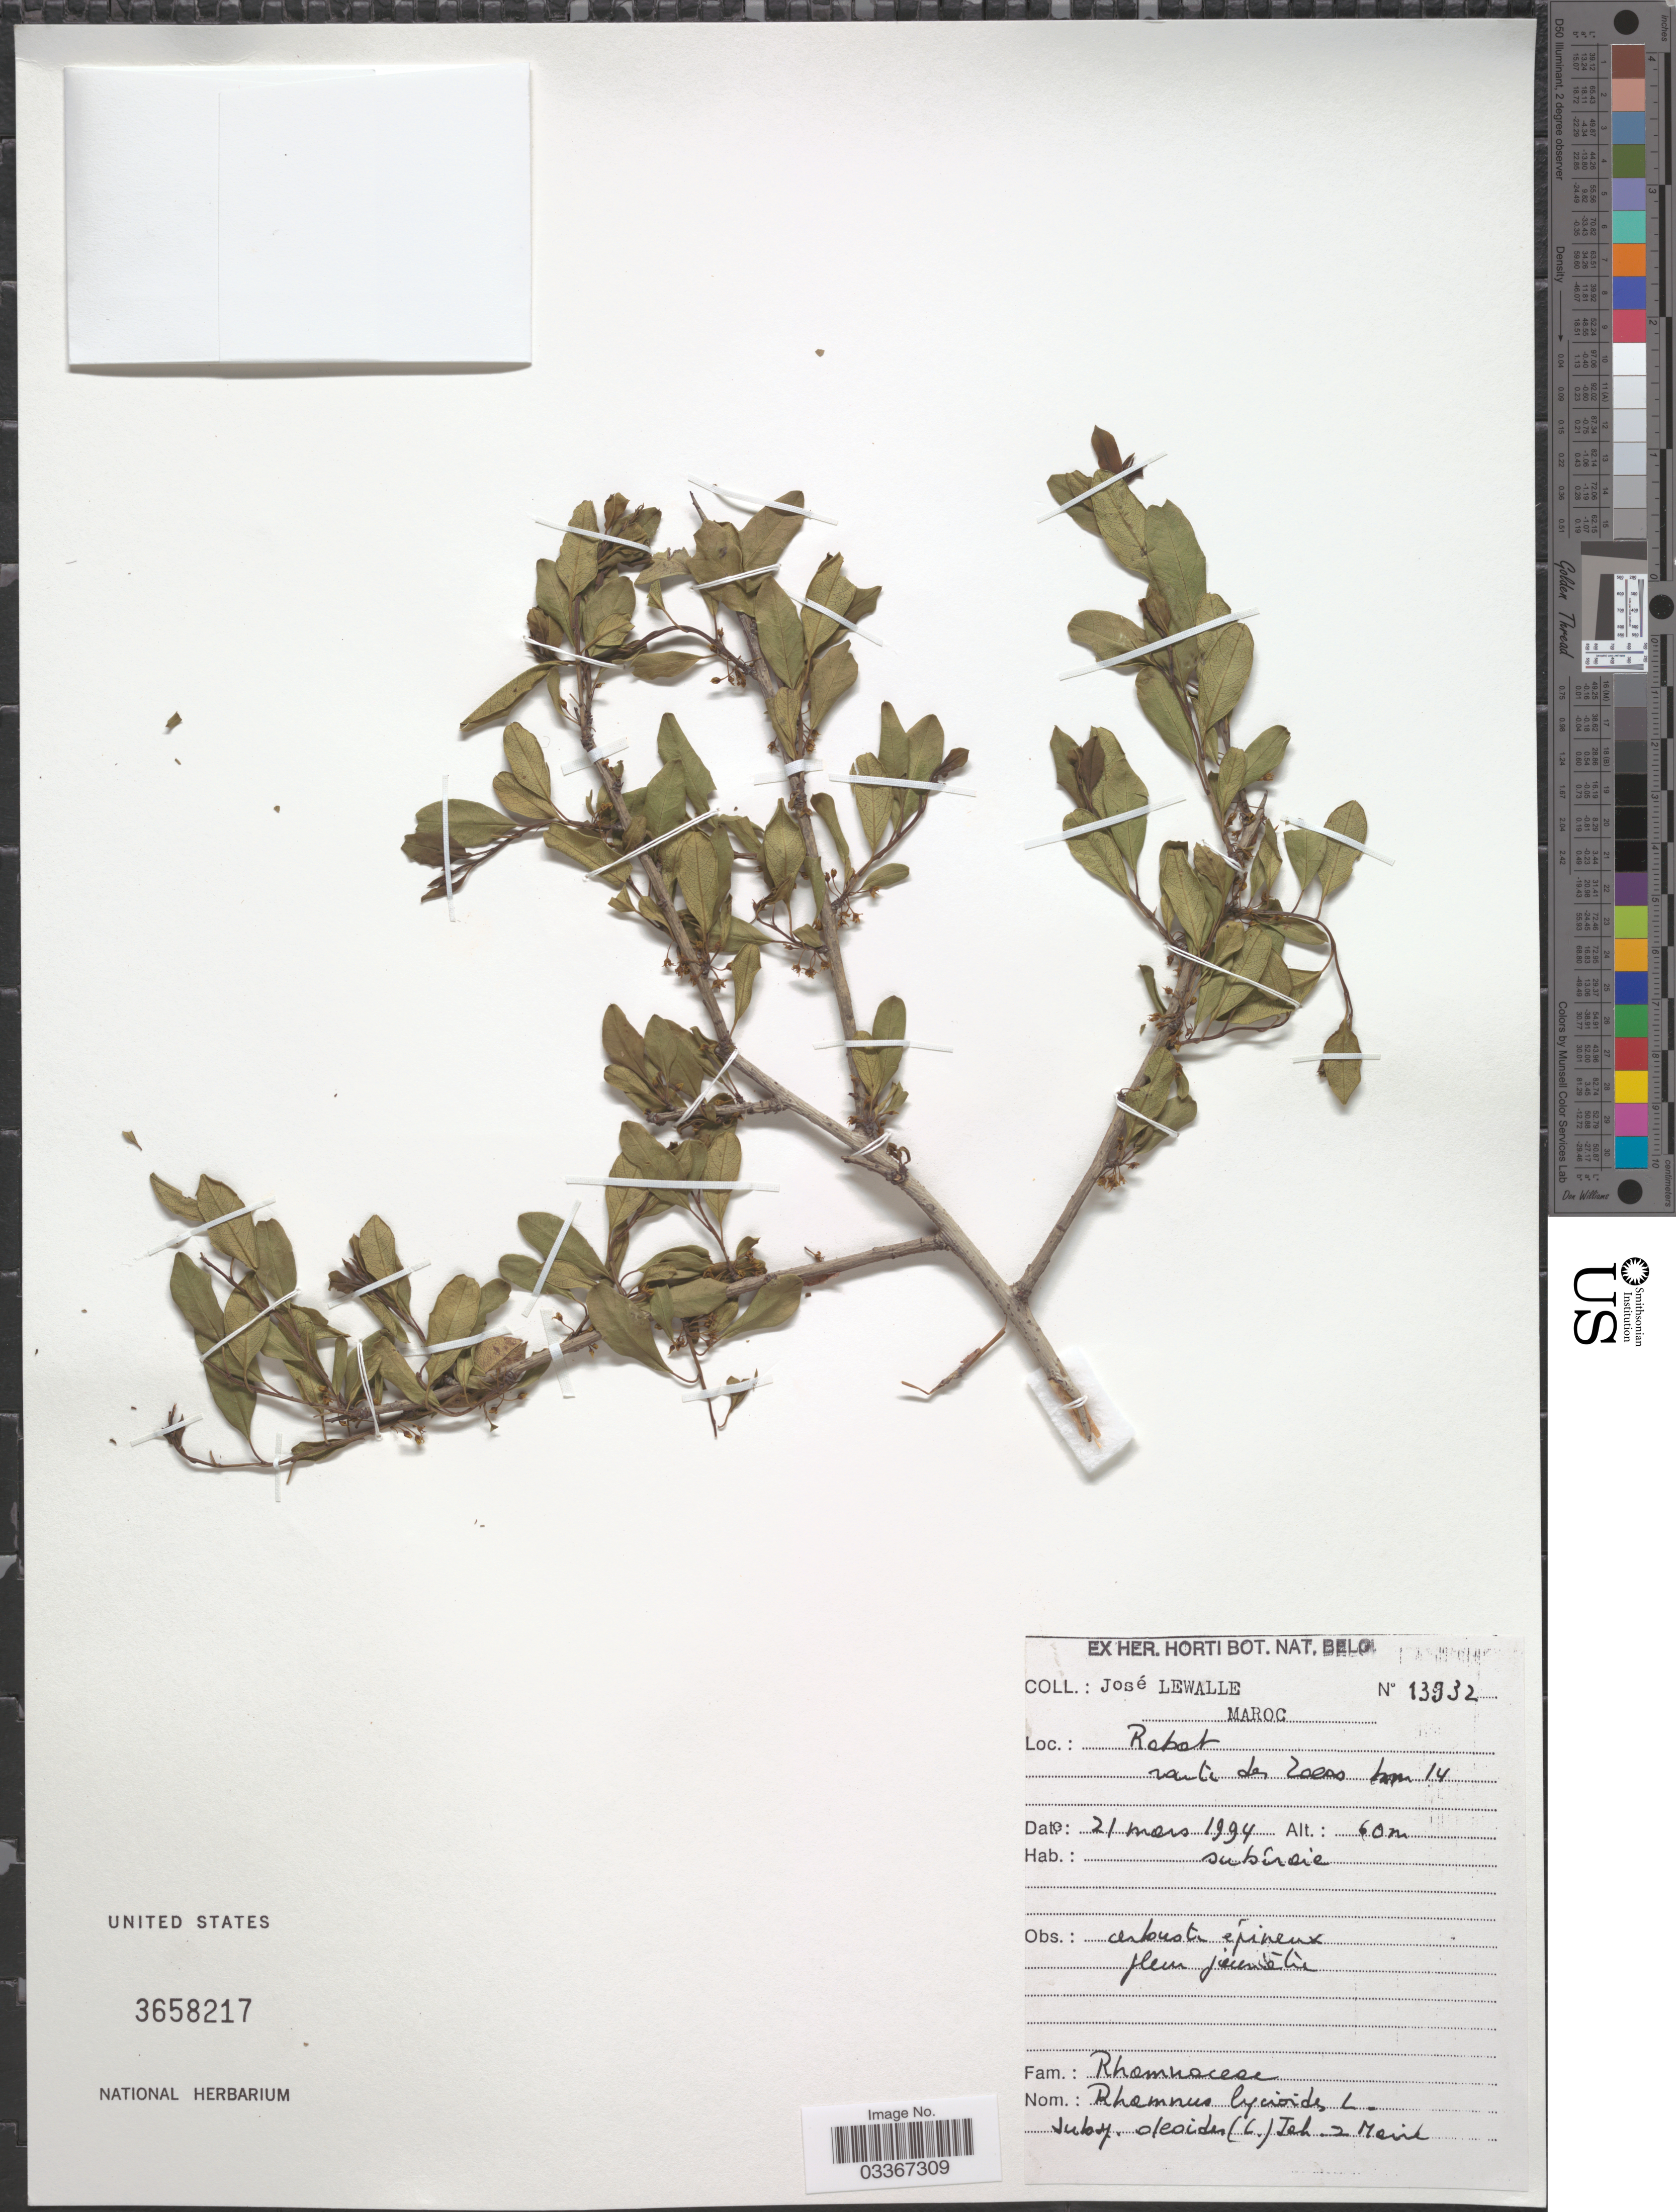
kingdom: Plantae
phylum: Tracheophyta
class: Magnoliopsida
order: Rosales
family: Rhamnaceae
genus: Rhamnus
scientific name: Rhamnus lycioides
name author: L.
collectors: J. Lewalle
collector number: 13932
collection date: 1994-03-21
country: Morocco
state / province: Rabat-Salé-Zemmour-Zaër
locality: Maroc. Rabat route des Zaer km 14.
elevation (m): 60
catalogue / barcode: US 3658217